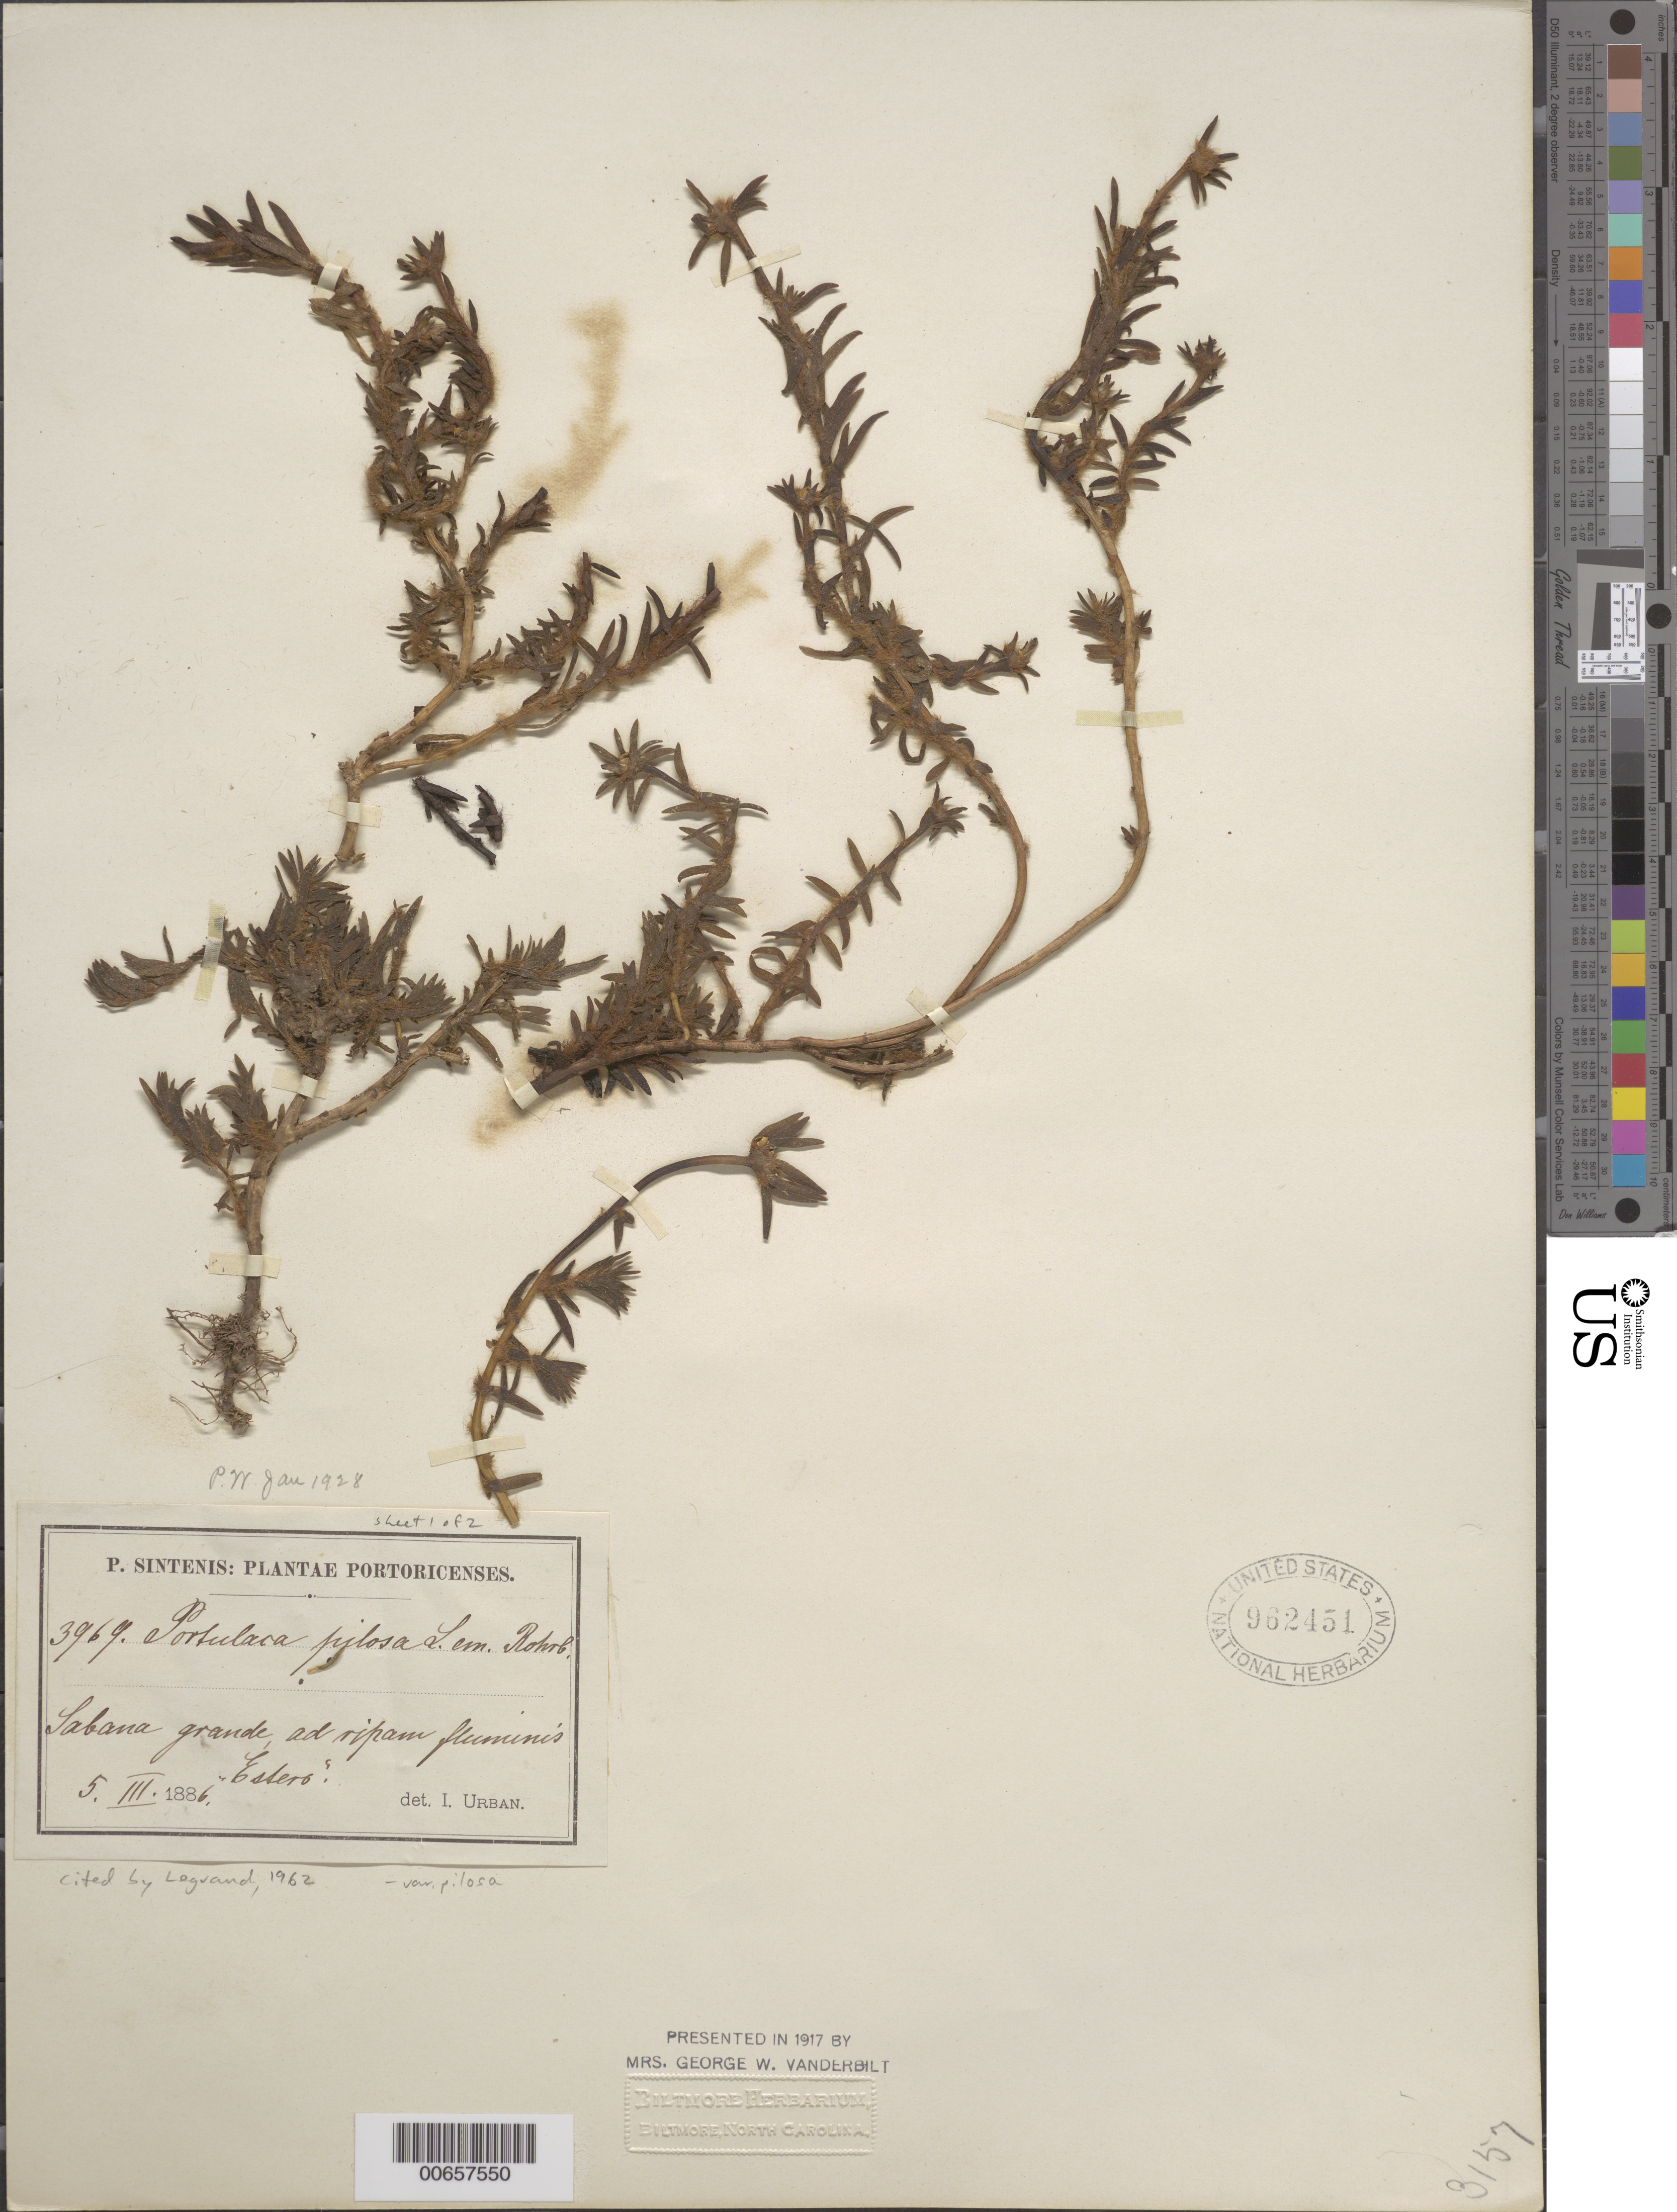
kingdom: Plantae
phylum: Tracheophyta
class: Magnoliopsida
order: Caryophyllales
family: Portulacaceae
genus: Portulaca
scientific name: Portulaca pilosa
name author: L.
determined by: Urban, Ignatz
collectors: P. Sintenis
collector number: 3969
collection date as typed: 05 Mar 1886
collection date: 1886-03-05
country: Puerto Rico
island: Greater Antilles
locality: Sabana grande ad ripam fluminis Estero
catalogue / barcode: US 962451